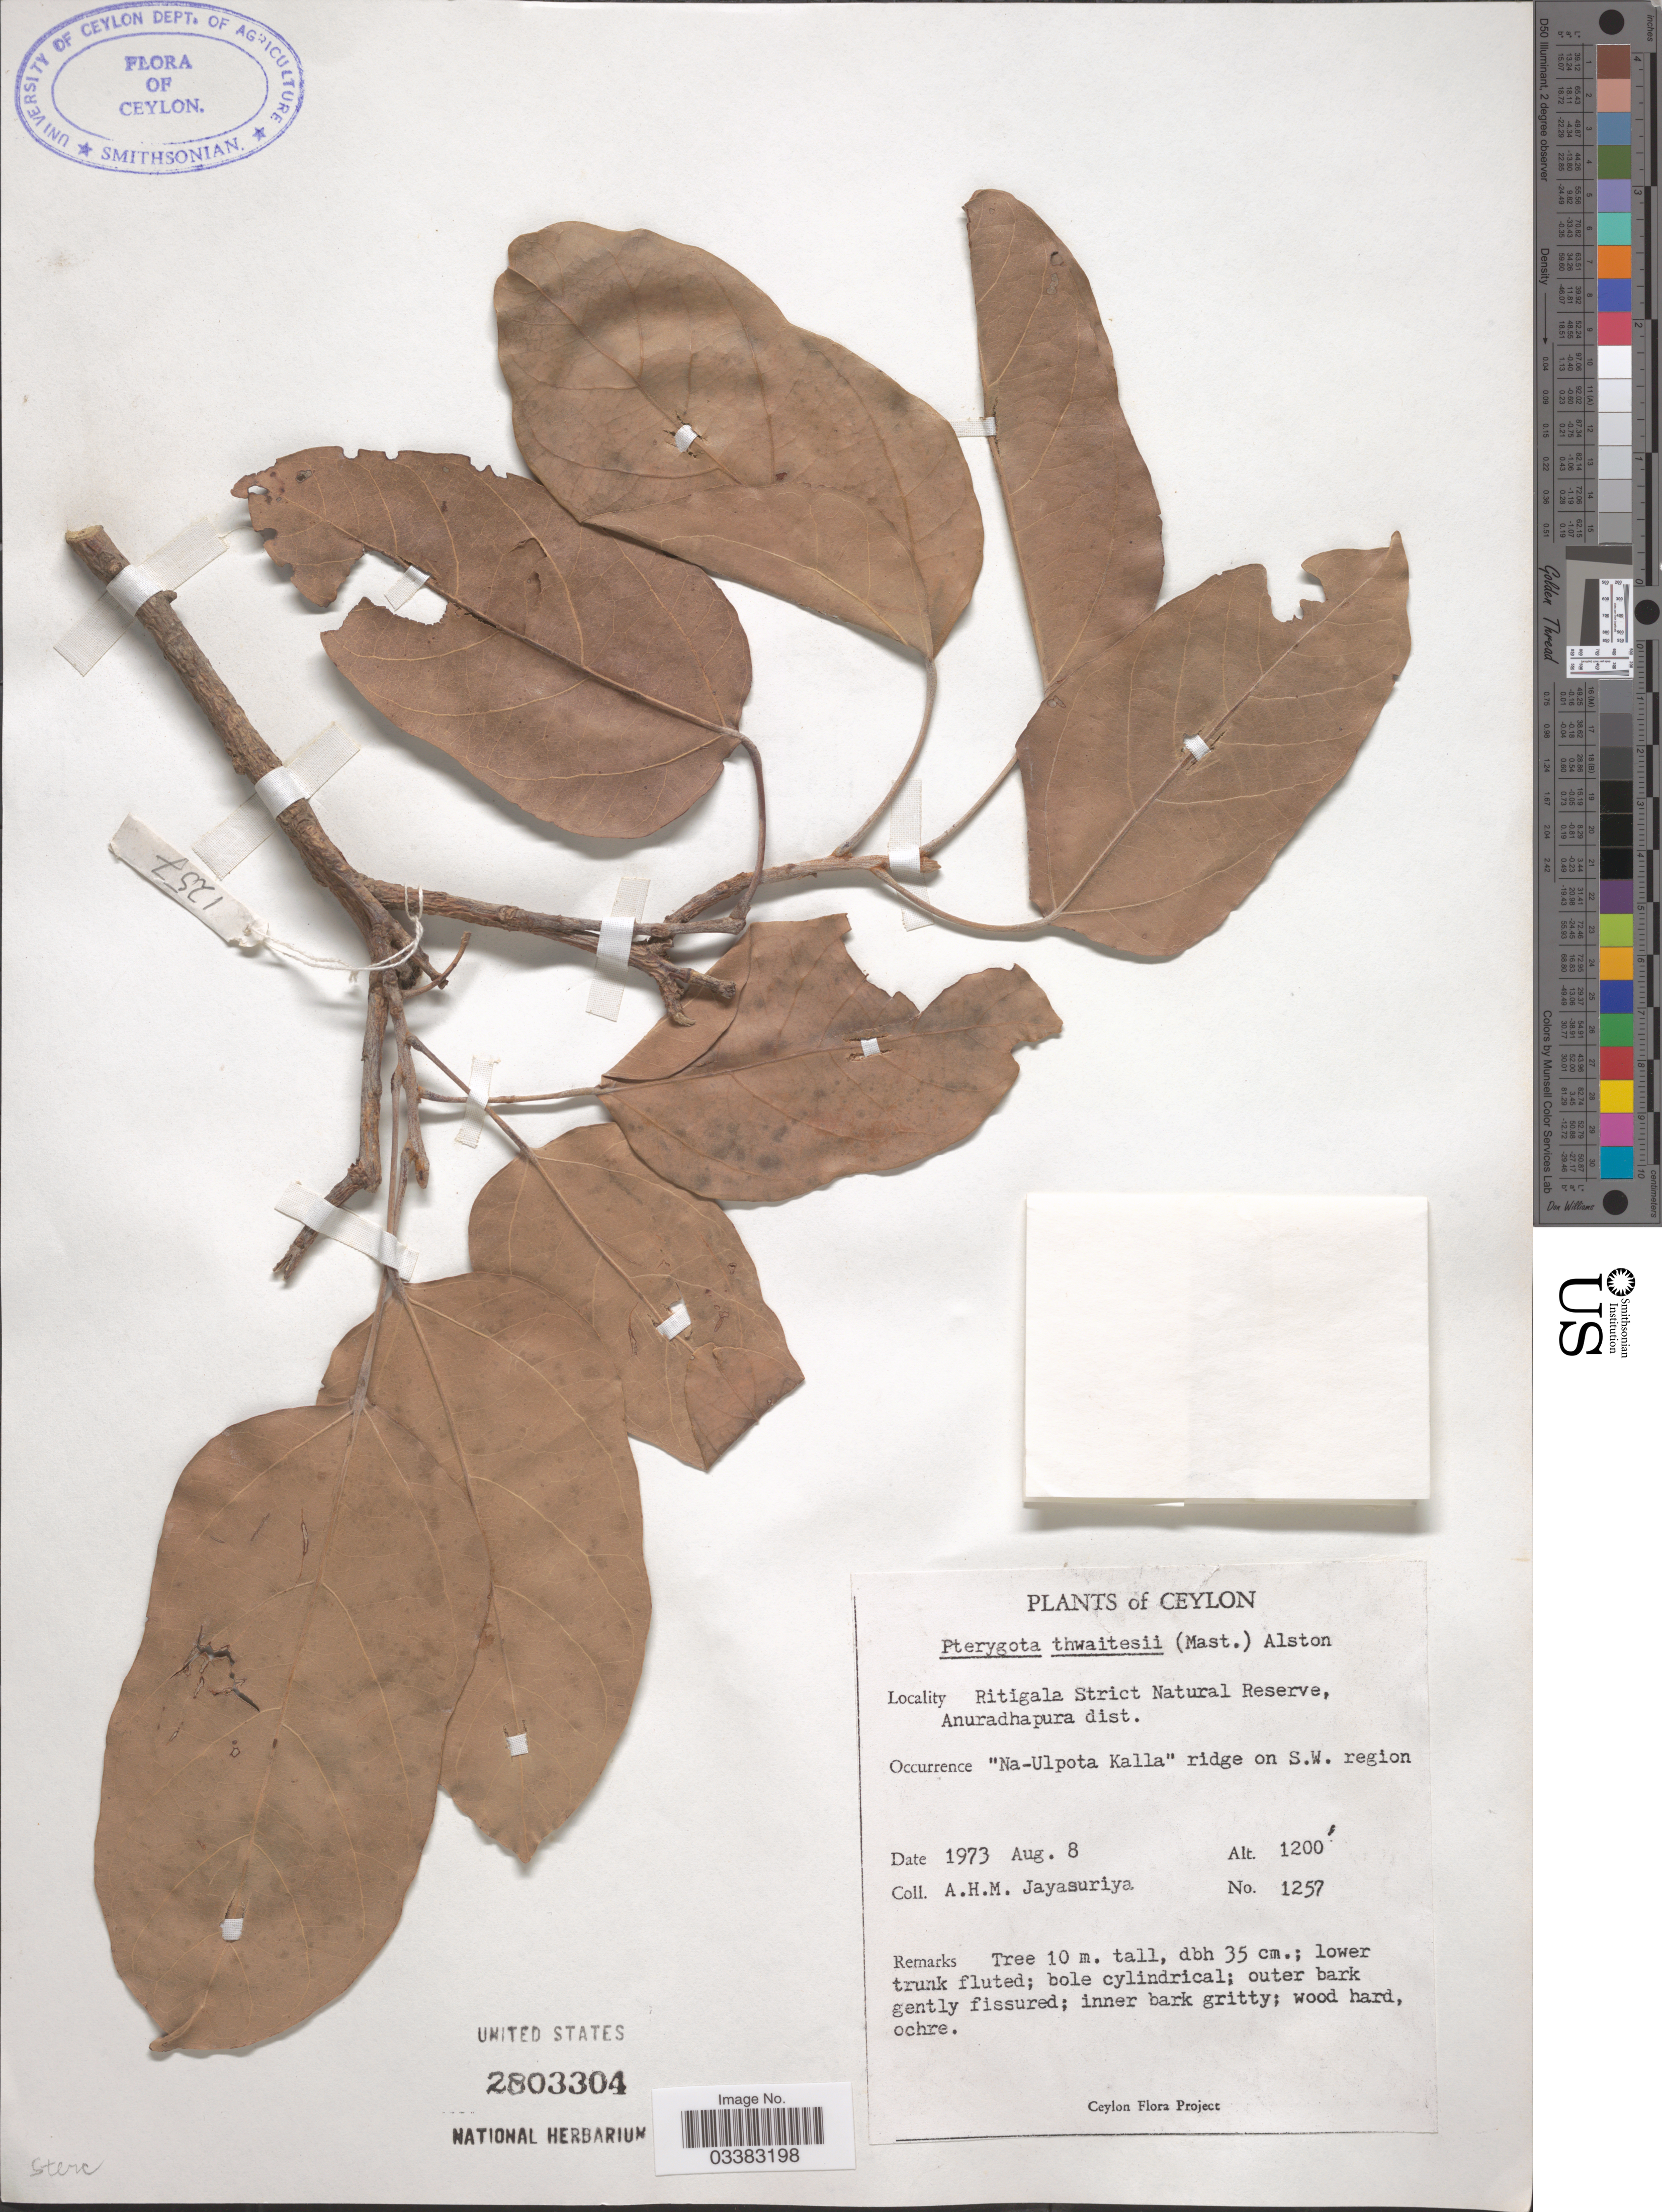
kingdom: Plantae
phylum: Tracheophyta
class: Magnoliopsida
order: Malvales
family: Malvaceae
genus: Pterygota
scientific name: Pterygota thwaitesii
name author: (Mast.) Alston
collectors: A. H. Jayasuriya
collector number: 1257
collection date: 1973-08-08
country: Sri Lanka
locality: Ceylon. Ritigala Strict Natural Reserve, Anuradhapura dist. "Na-Ulpota Kalla" ridge on S.W. region.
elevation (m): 366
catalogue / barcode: US 2803304